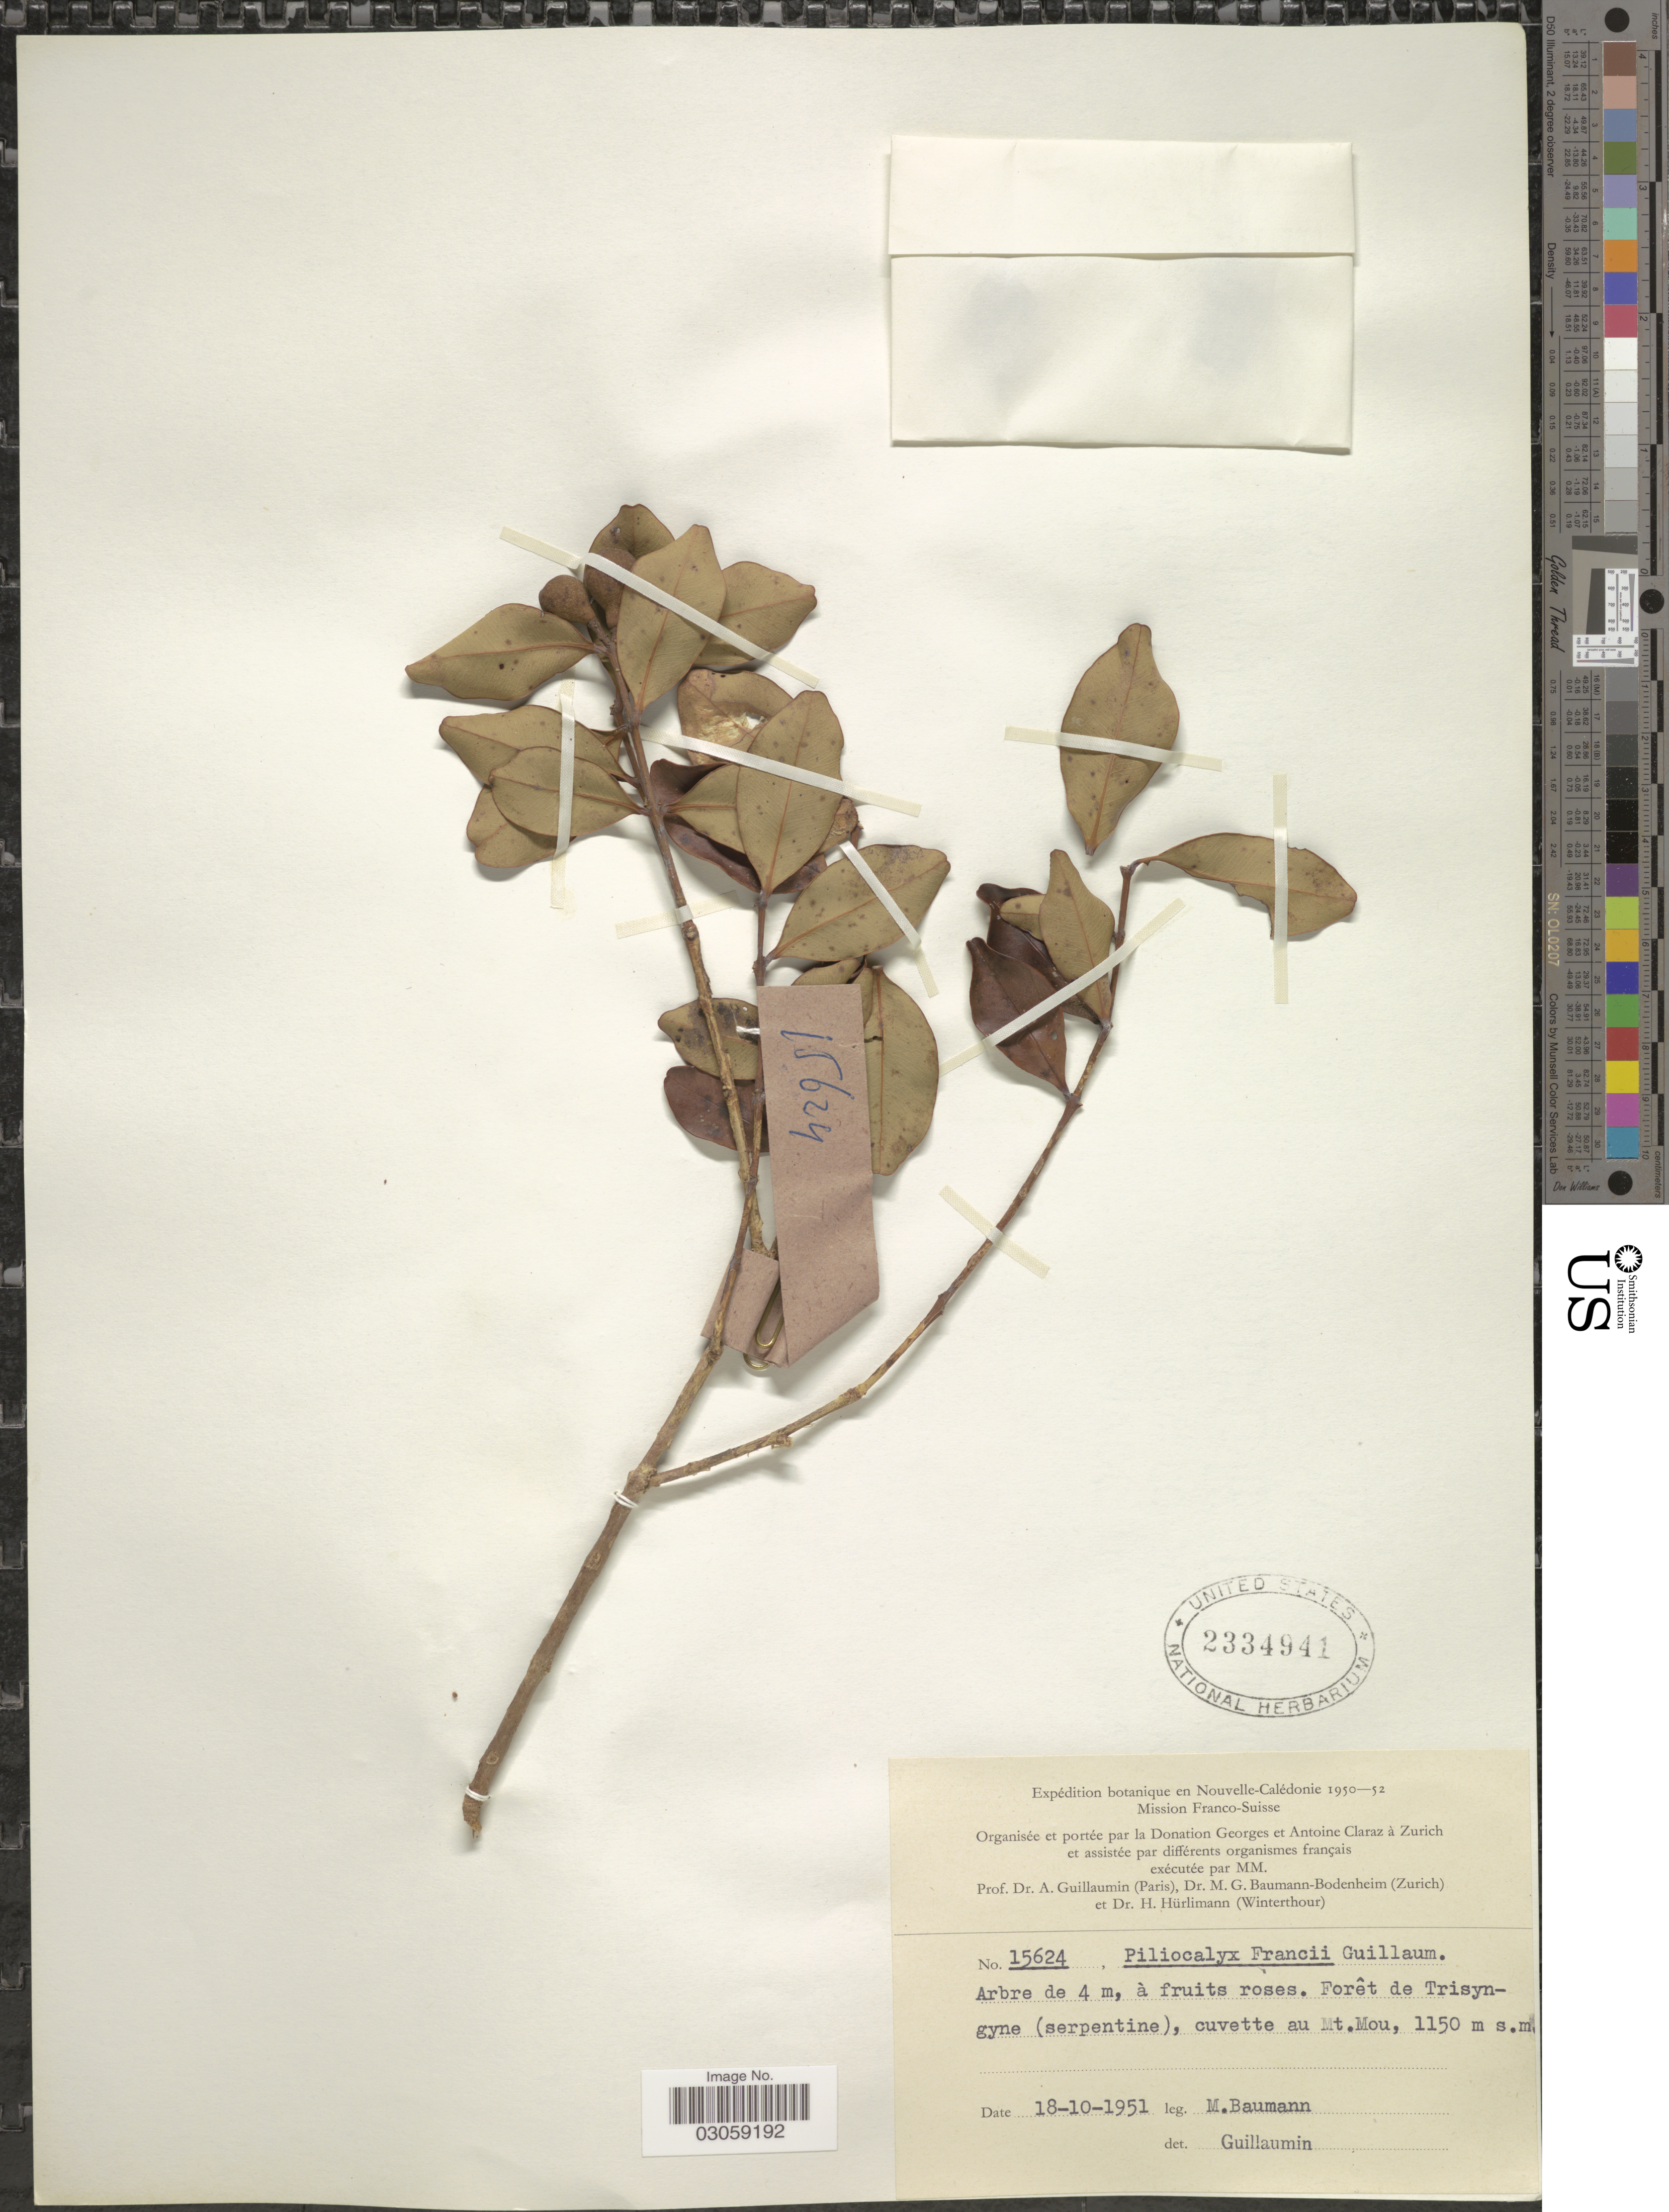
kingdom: Plantae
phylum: Tracheophyta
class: Magnoliopsida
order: Myrtales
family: Myrtaceae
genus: Syzygium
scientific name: Syzygium francii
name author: (Guillaumin) N. Snow et al.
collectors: M. Baumann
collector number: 15624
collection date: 1951-10-18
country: New Caledonia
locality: En Nouvelle-Calédonie. Cuvette au Mt. Mou.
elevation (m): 1150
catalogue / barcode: US 2334941